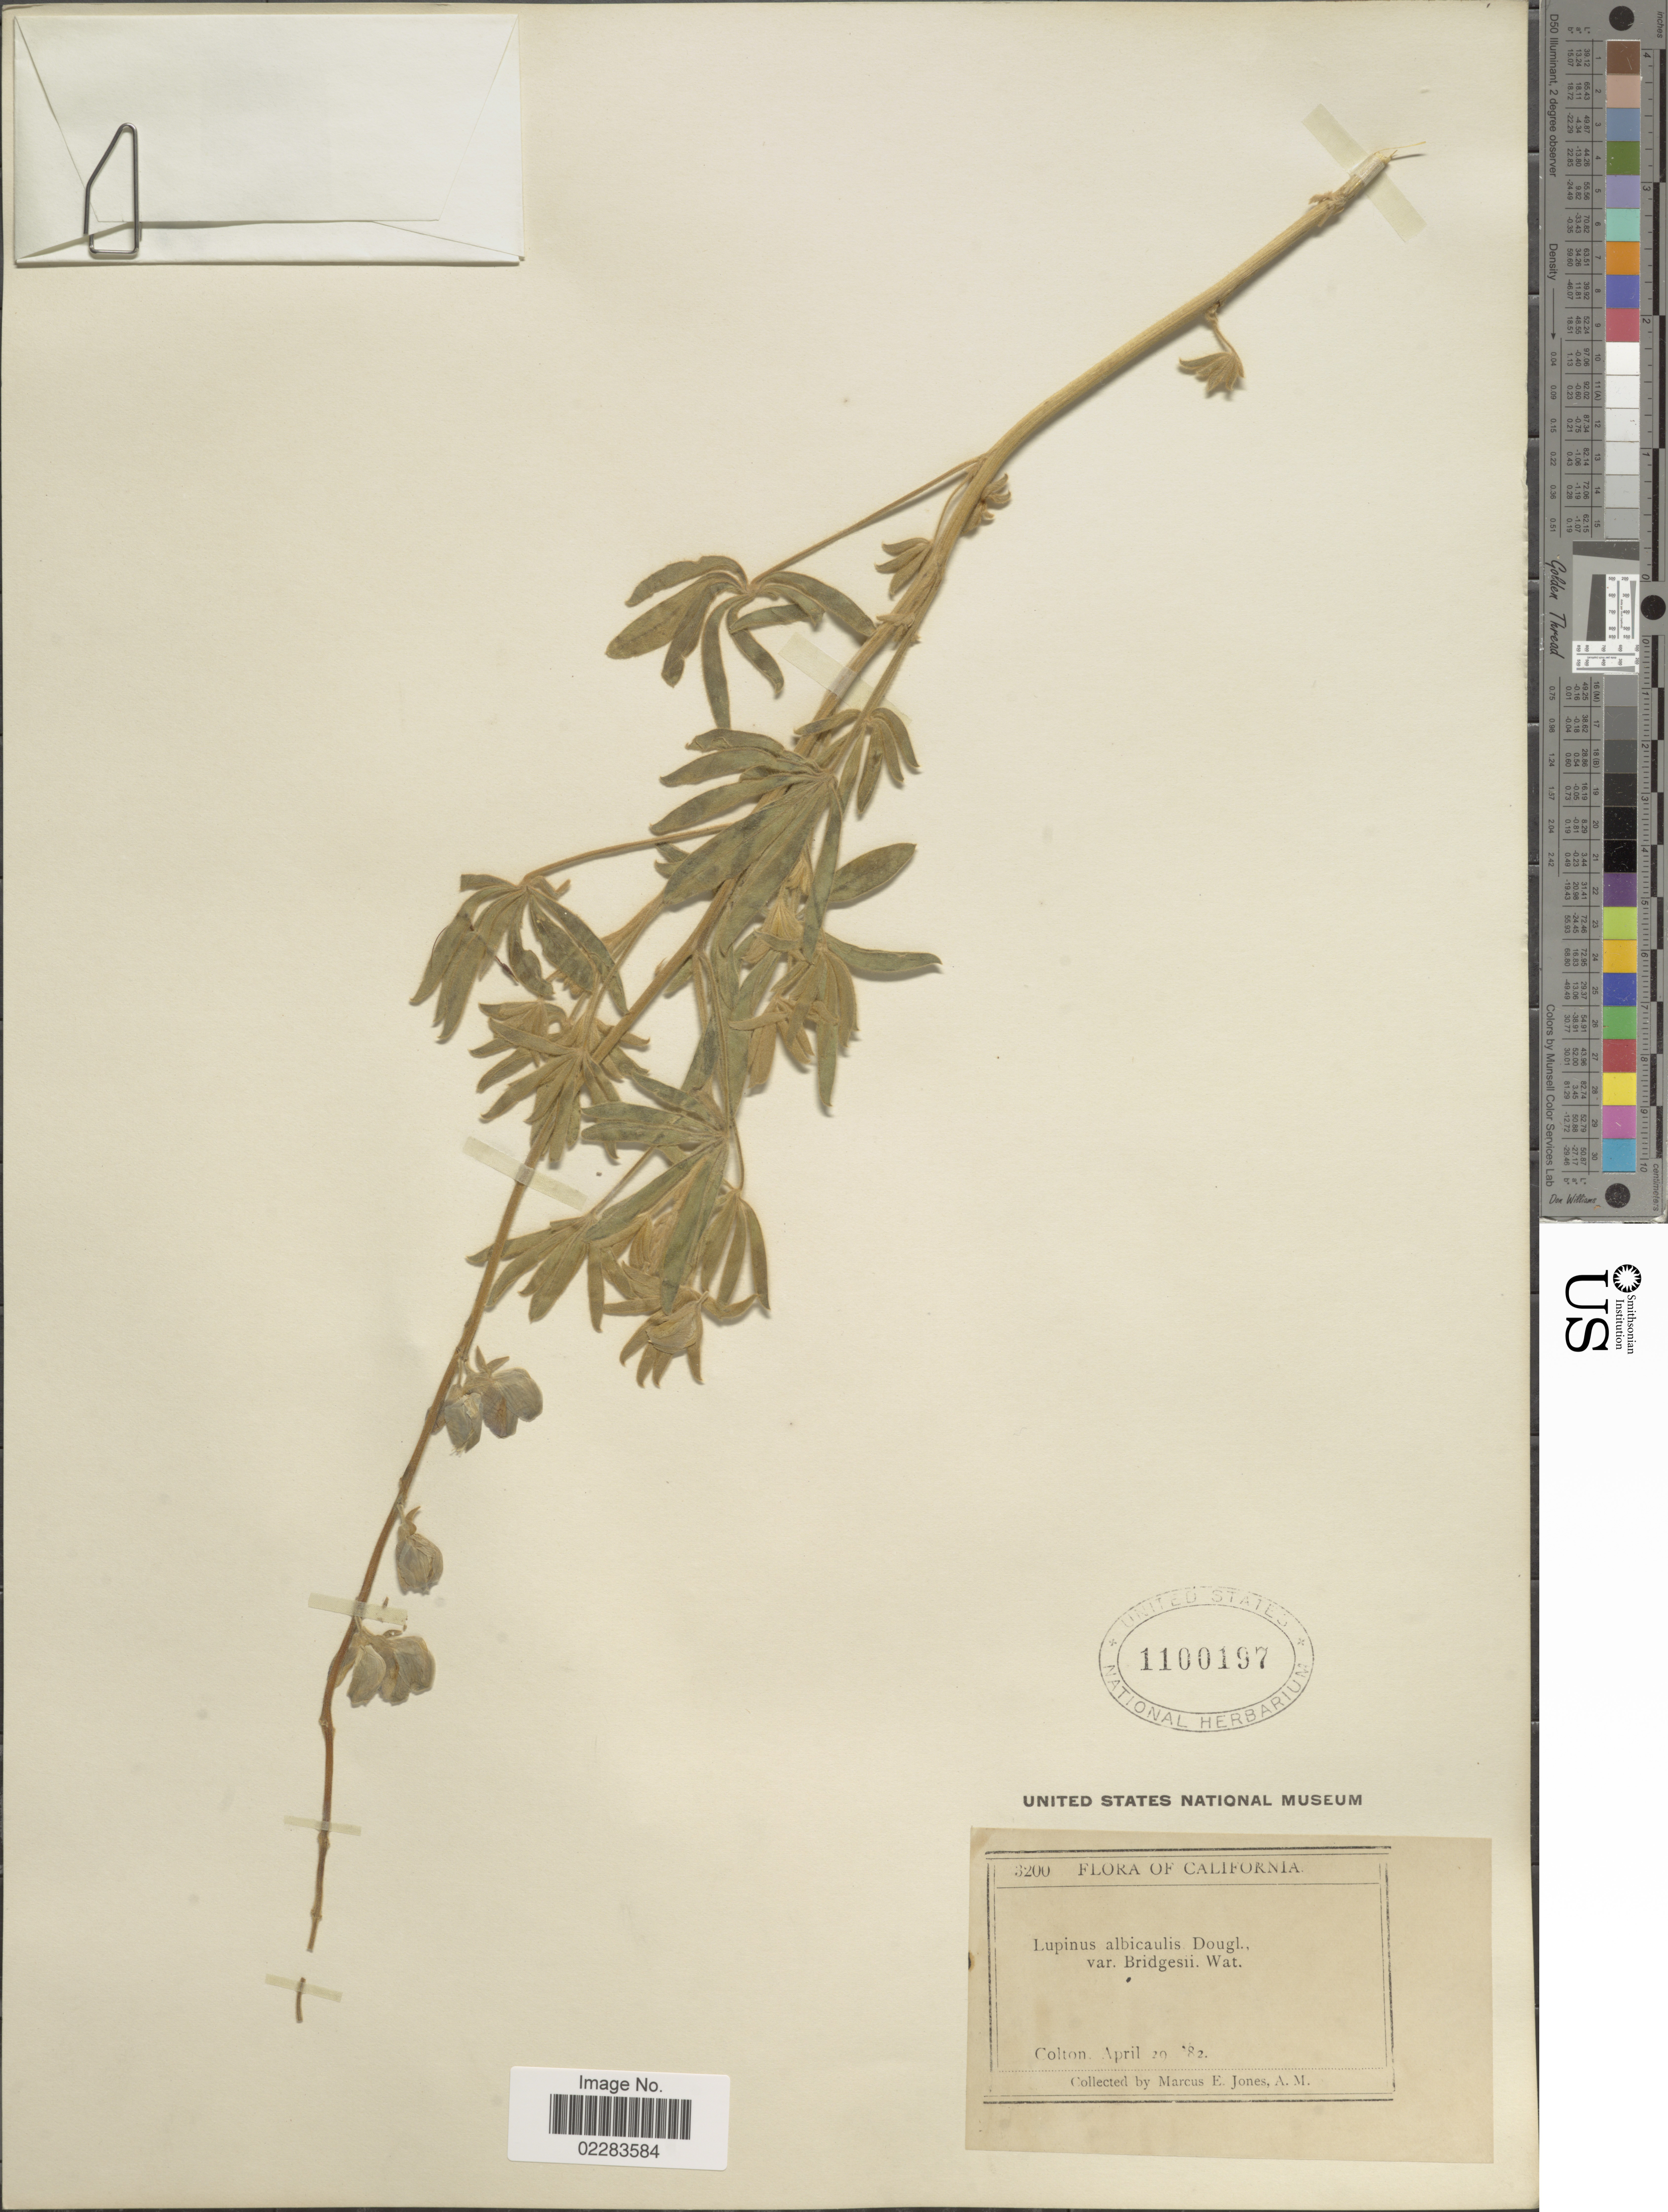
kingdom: Plantae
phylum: Tracheophyta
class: Magnoliopsida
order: Fabales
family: Fabaceae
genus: Lupinus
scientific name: Lupinus albicaulis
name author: Douglas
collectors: M. E. Jones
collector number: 3200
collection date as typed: Transcribed d/m/y: 29/4/82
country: United States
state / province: California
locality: Colton.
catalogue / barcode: US 1100197